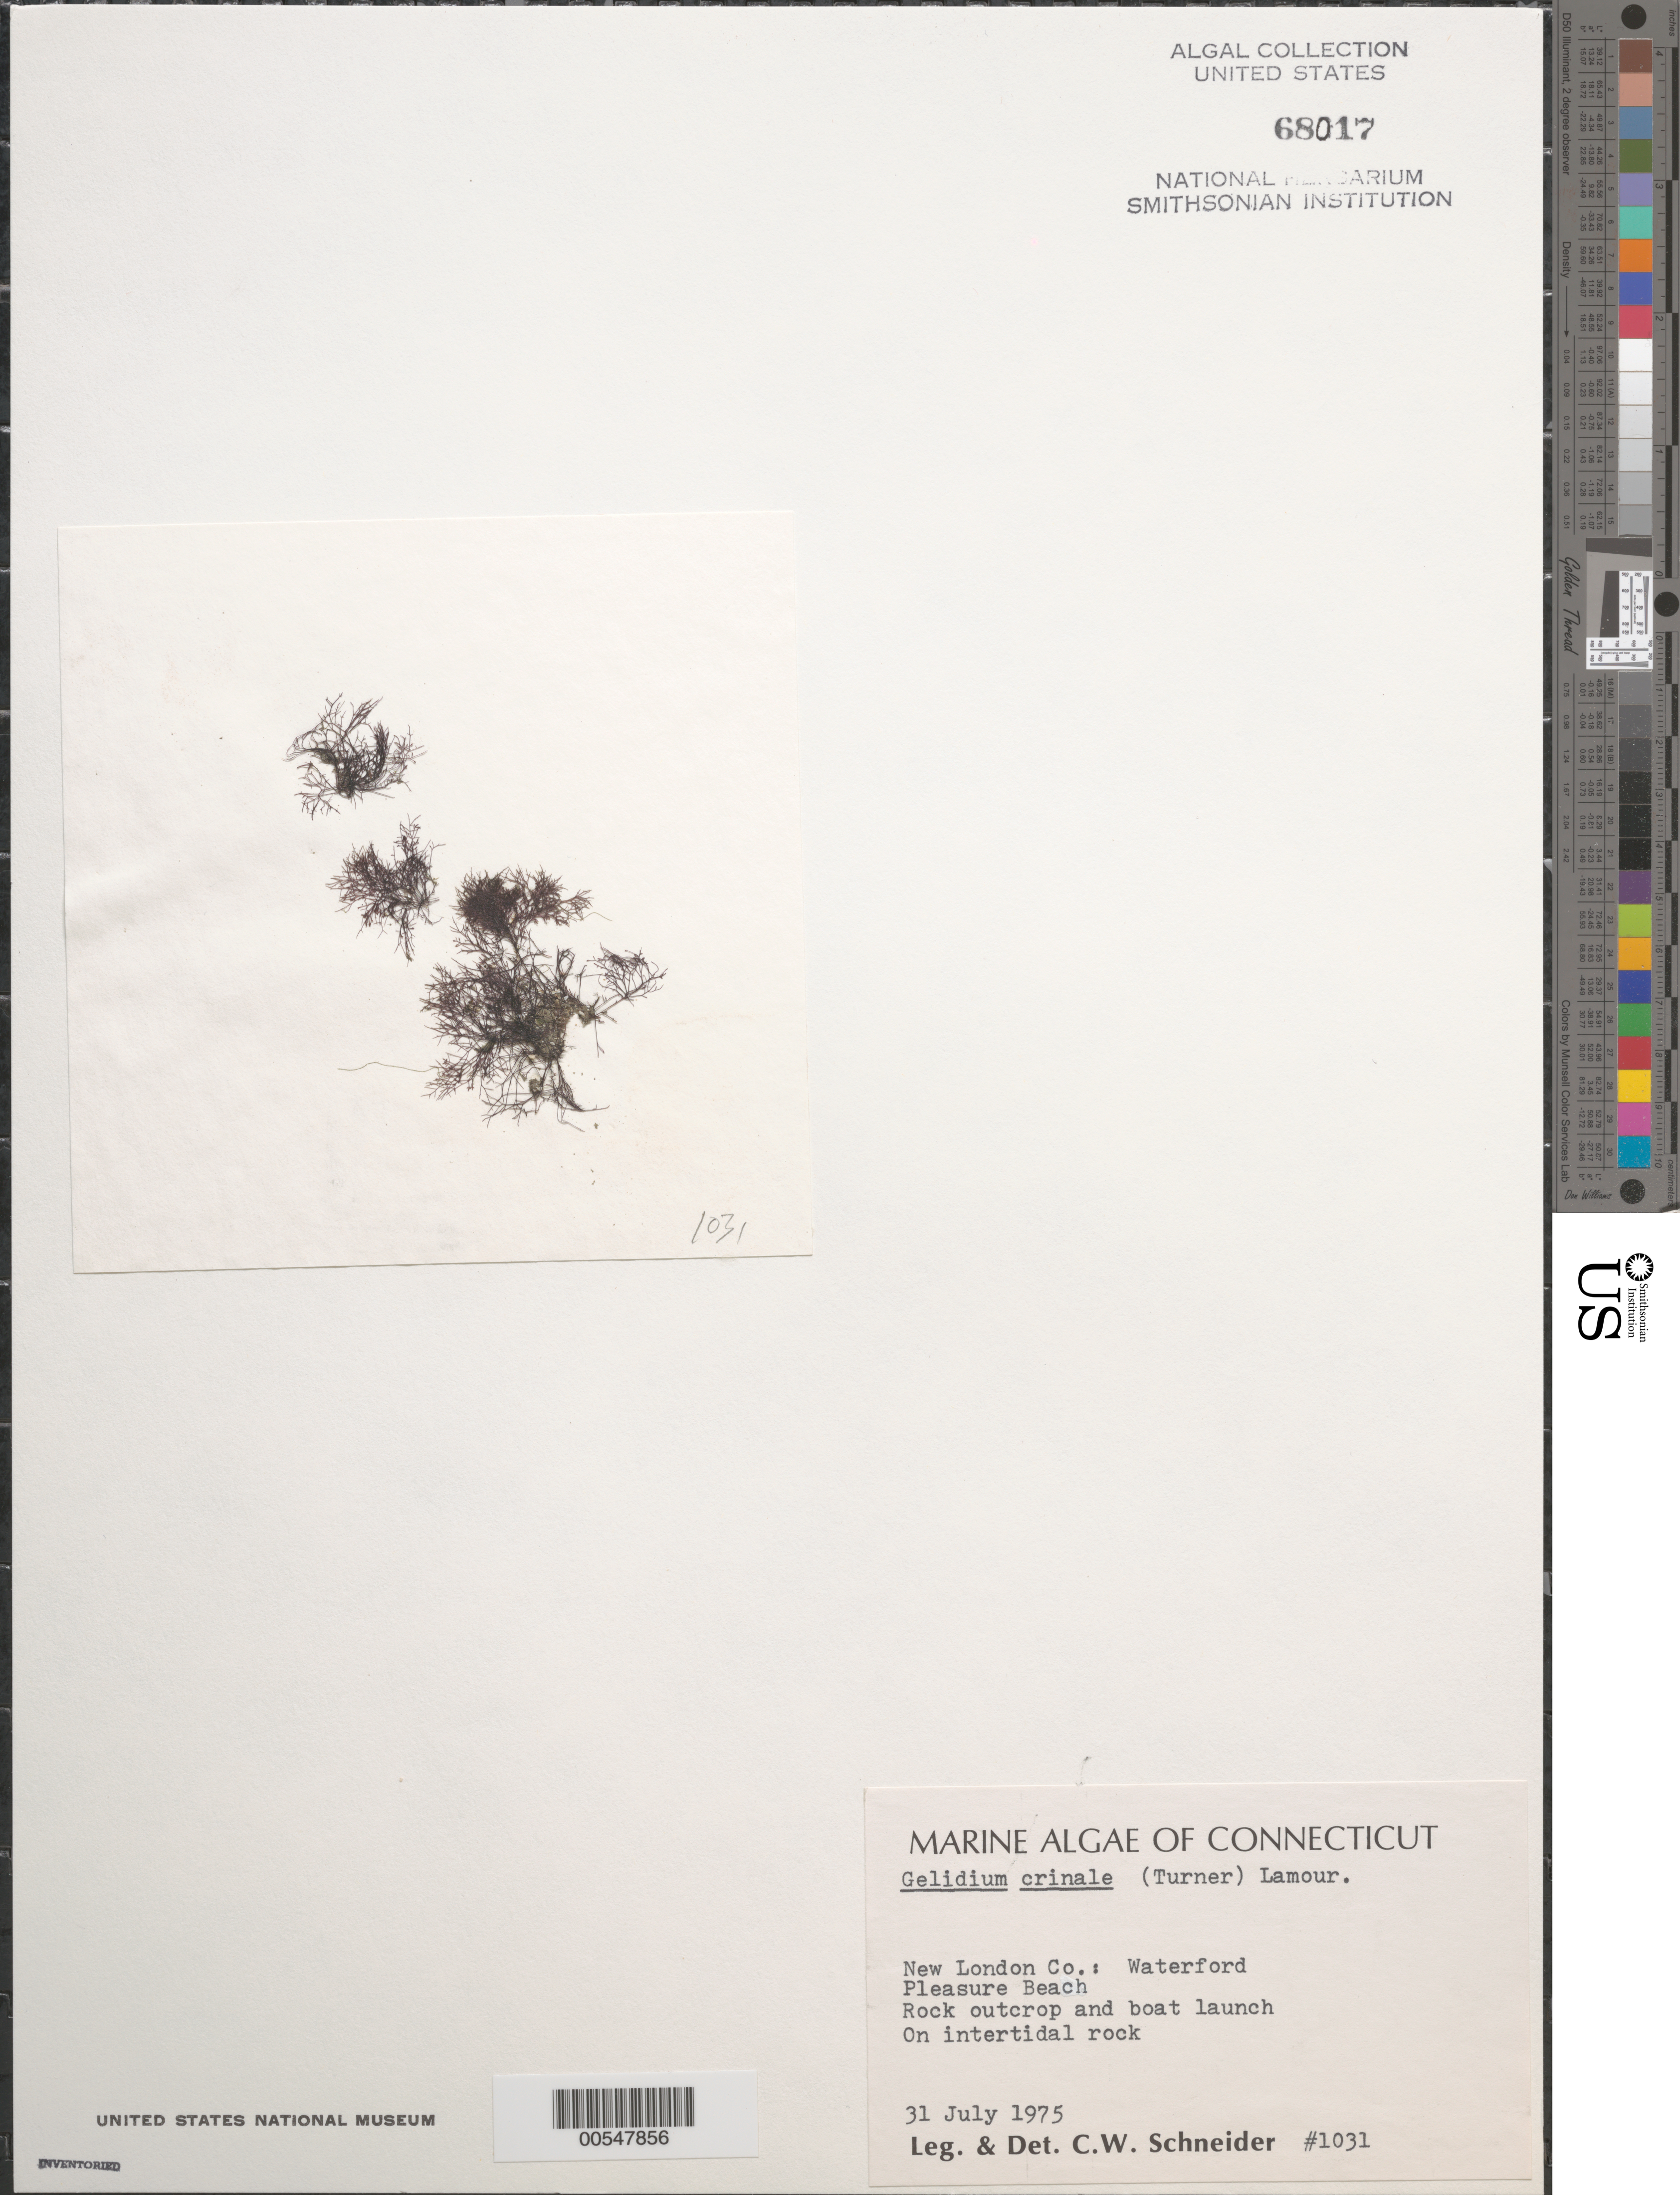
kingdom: Plantae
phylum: Rhodophyta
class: Florideophyceae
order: Gelidiales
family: Gelidiaceae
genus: Gelidium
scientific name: Gelidium crinale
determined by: Schneider, C. W.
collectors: C. W. Schneider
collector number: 1031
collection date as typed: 31 Jul 1975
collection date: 1975-07-31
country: United States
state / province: Connecticut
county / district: New London County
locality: Pleasure Beach, Waterford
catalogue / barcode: US 68017